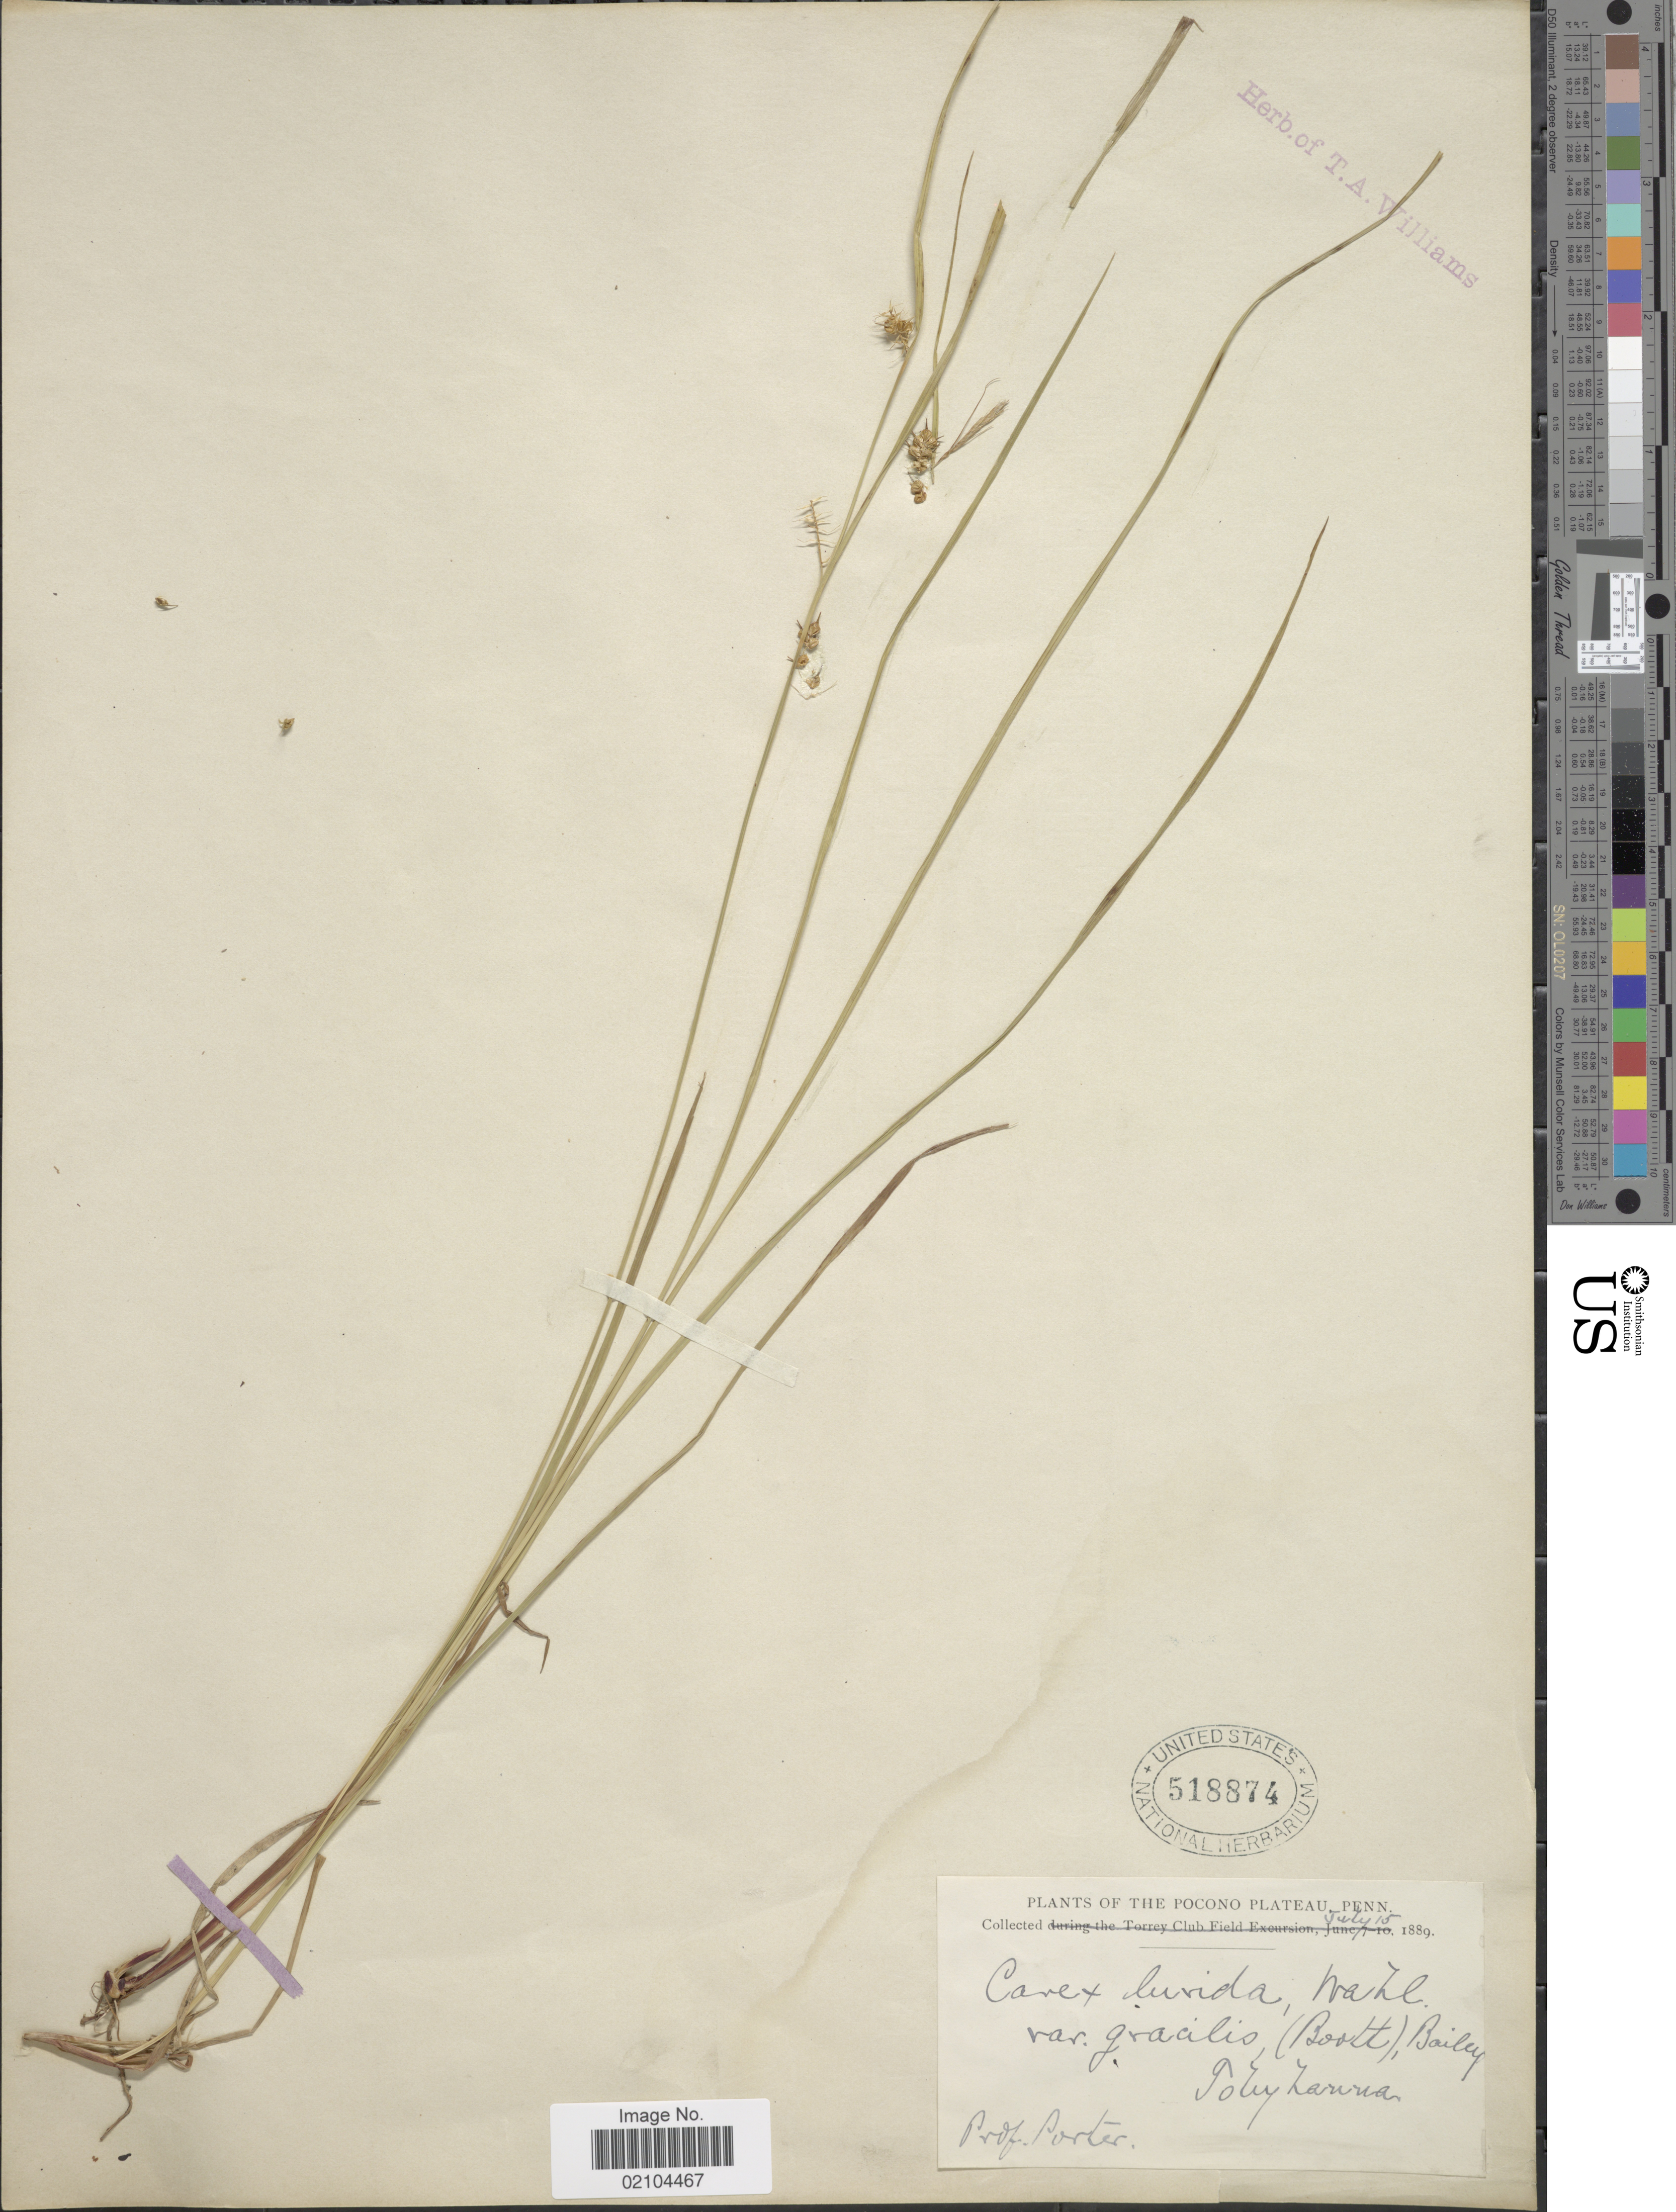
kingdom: Plantae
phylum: Tracheophyta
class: Liliopsida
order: Poales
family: Cyperaceae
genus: Carex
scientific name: Carex baileyi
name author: Britton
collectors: -- Porter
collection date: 1889-07-15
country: United States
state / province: Pennsylvania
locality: The Pocono Plateau, Tobyhanna.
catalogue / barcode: US 518874